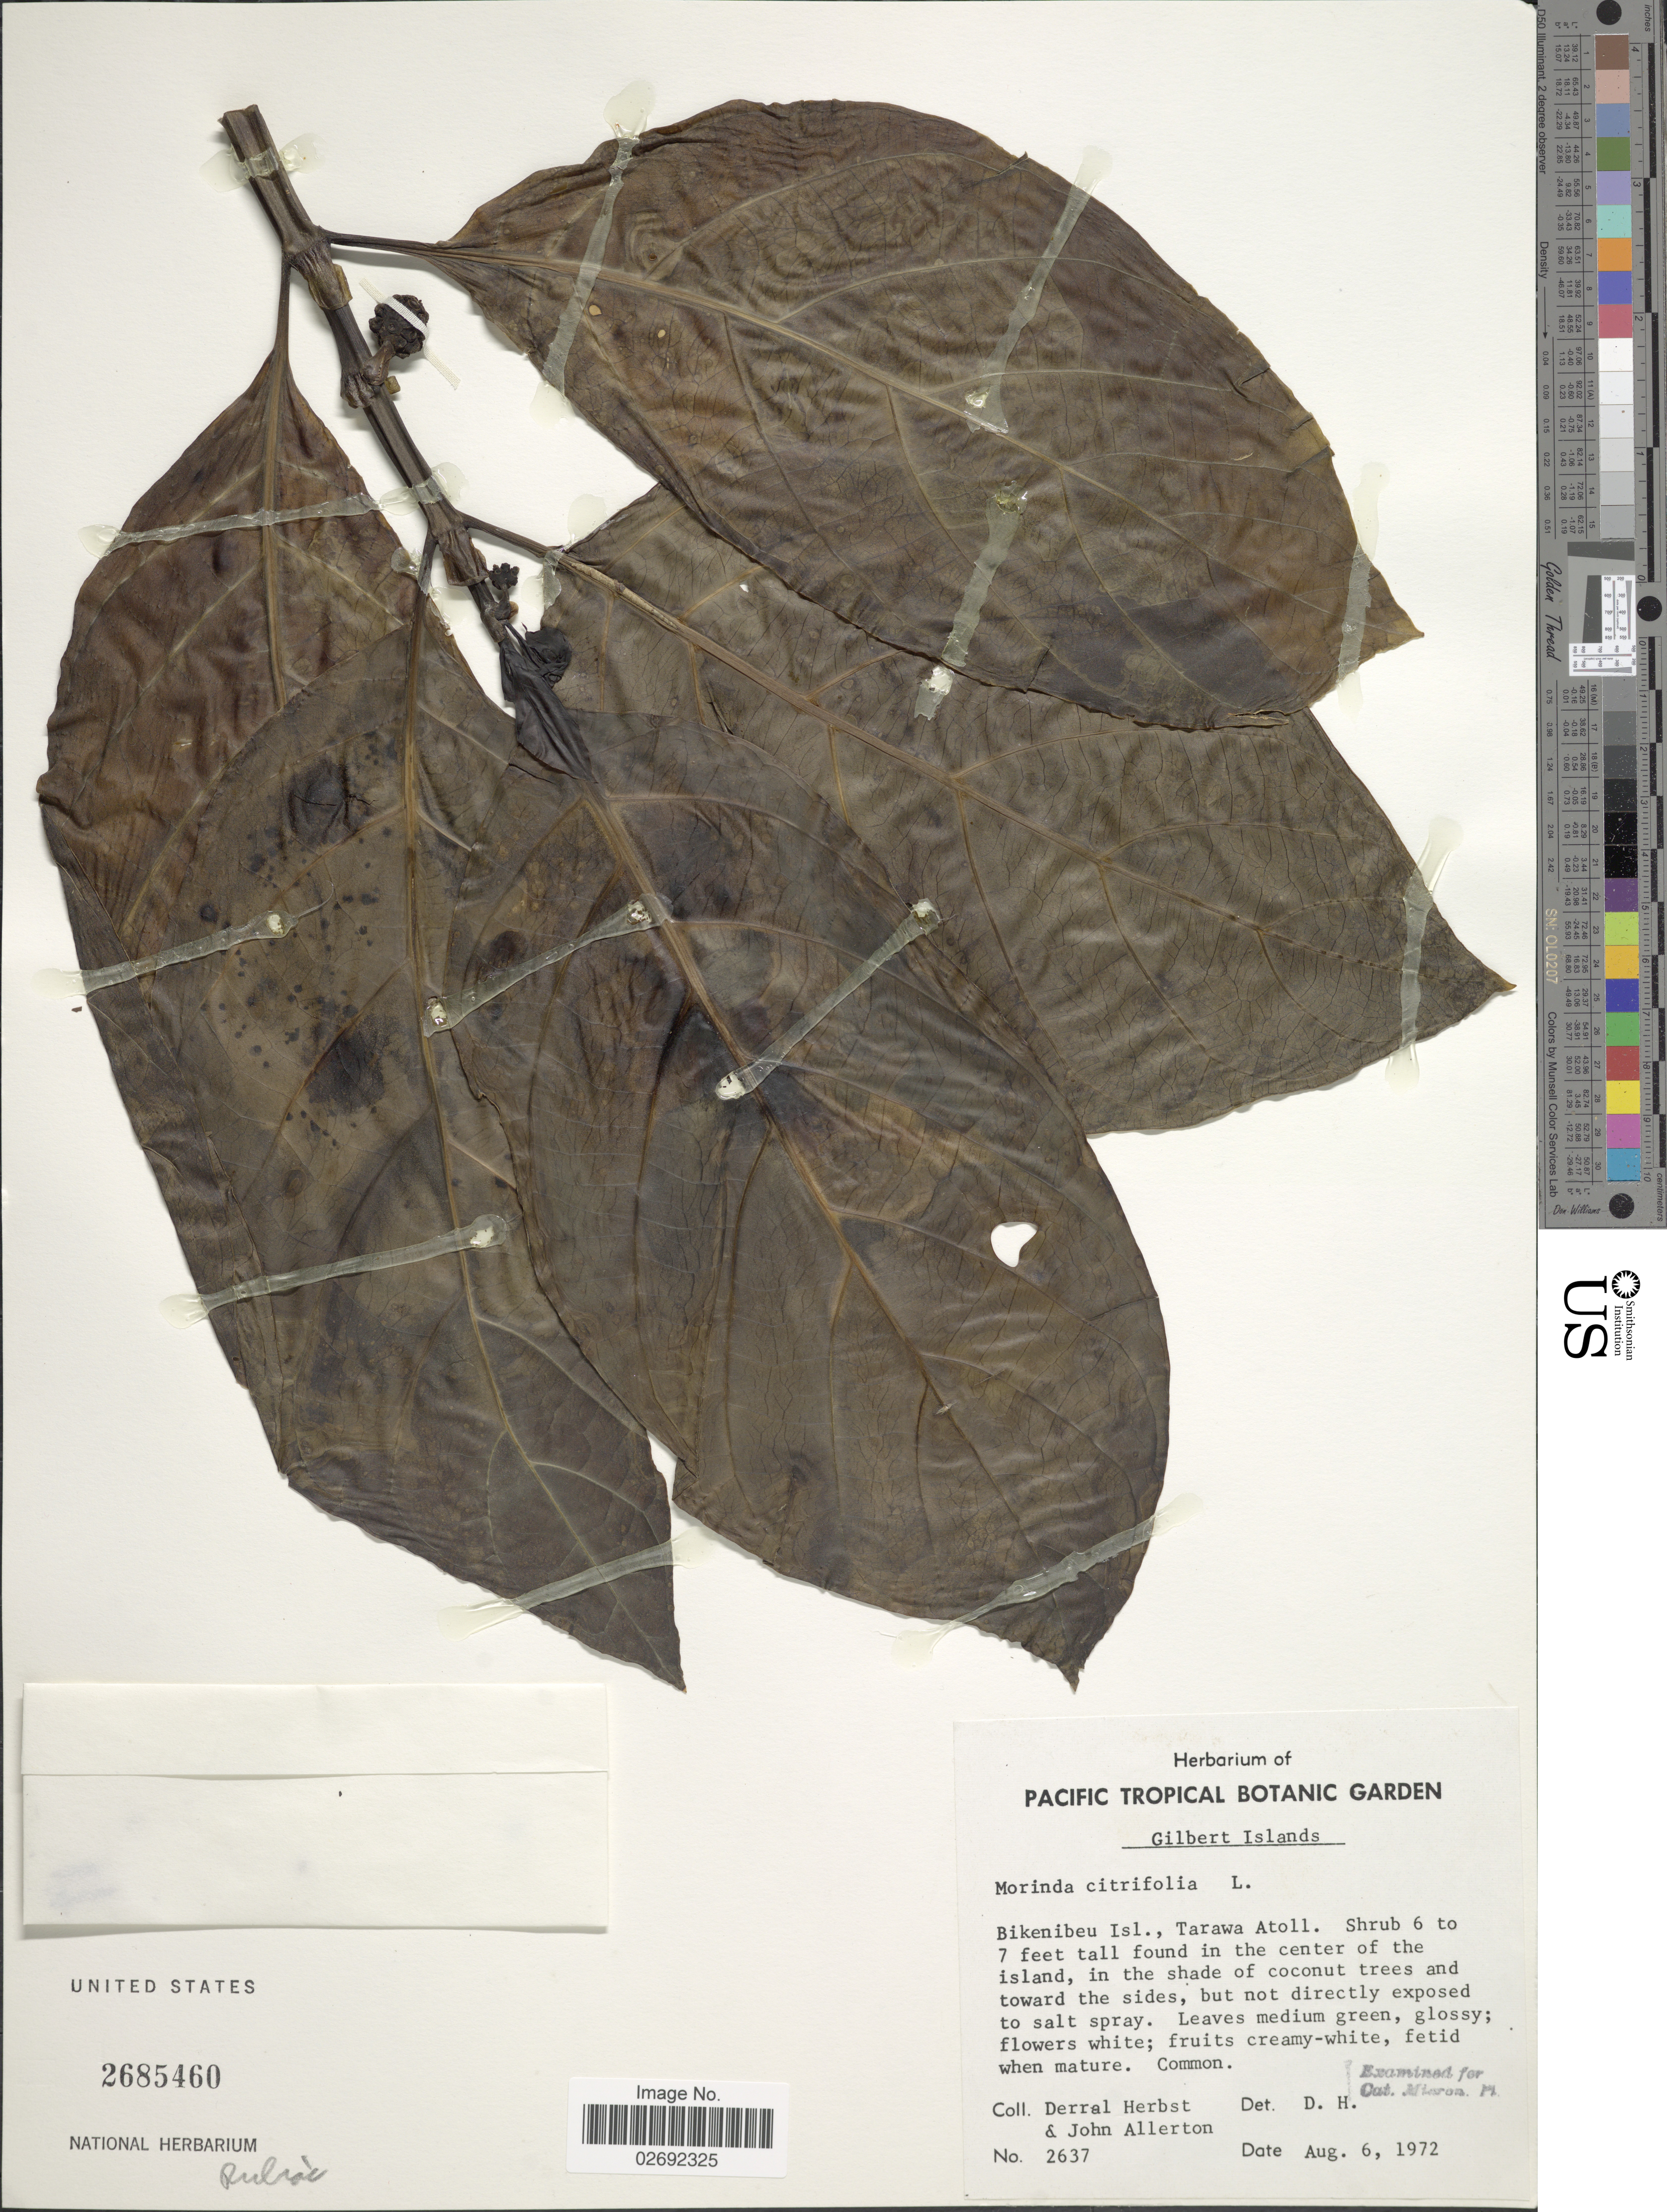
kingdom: Plantae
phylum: Tracheophyta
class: Magnoliopsida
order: Gentianales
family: Rubiaceae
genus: Morinda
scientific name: Morinda citrifolia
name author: L.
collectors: D. R. Herbst & J. Allerton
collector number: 2637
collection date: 1972-08-06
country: Kiribati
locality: Gilbert Islands. Bikenibeu Isl., Tawara Atoll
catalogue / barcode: US 3685460